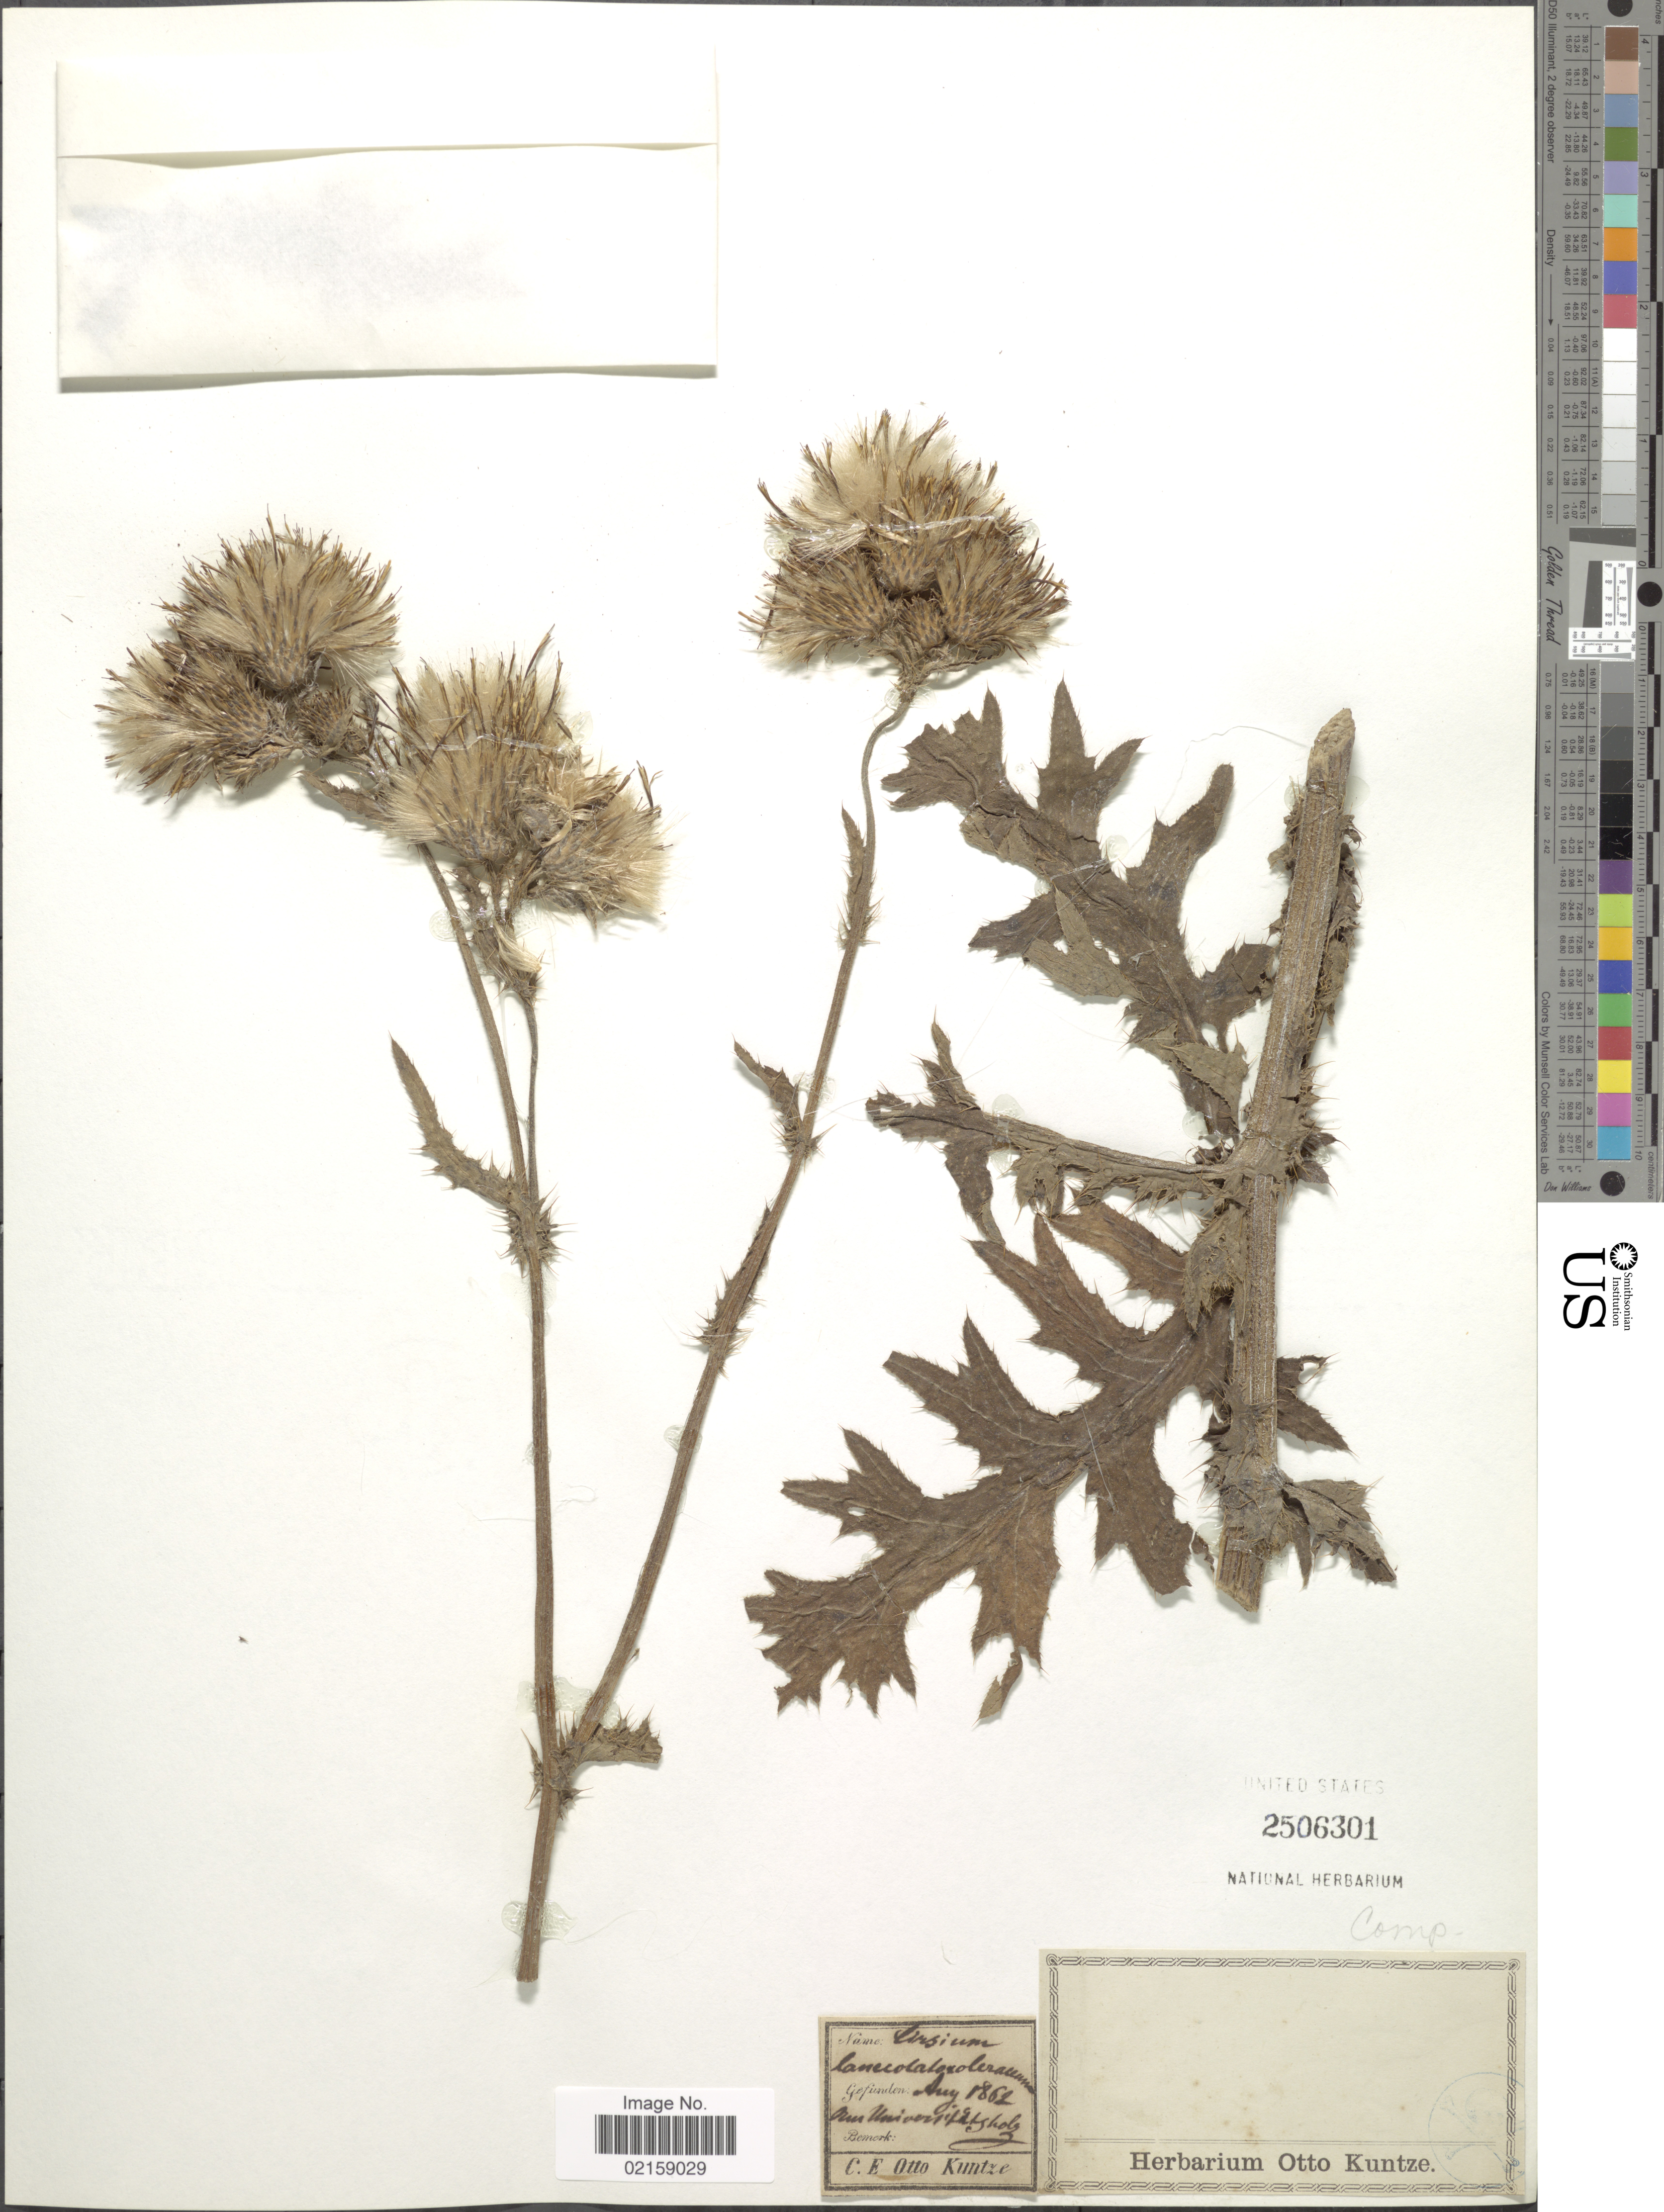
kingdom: Plantae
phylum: Tracheophyta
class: Magnoliopsida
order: Asterales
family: Asteraceae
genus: Cirsium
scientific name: Cirsium vulgare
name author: (Savi) Ten.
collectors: C.E.O. Kuntze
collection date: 1862-08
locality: Am Universität Scholz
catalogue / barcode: US 2506301